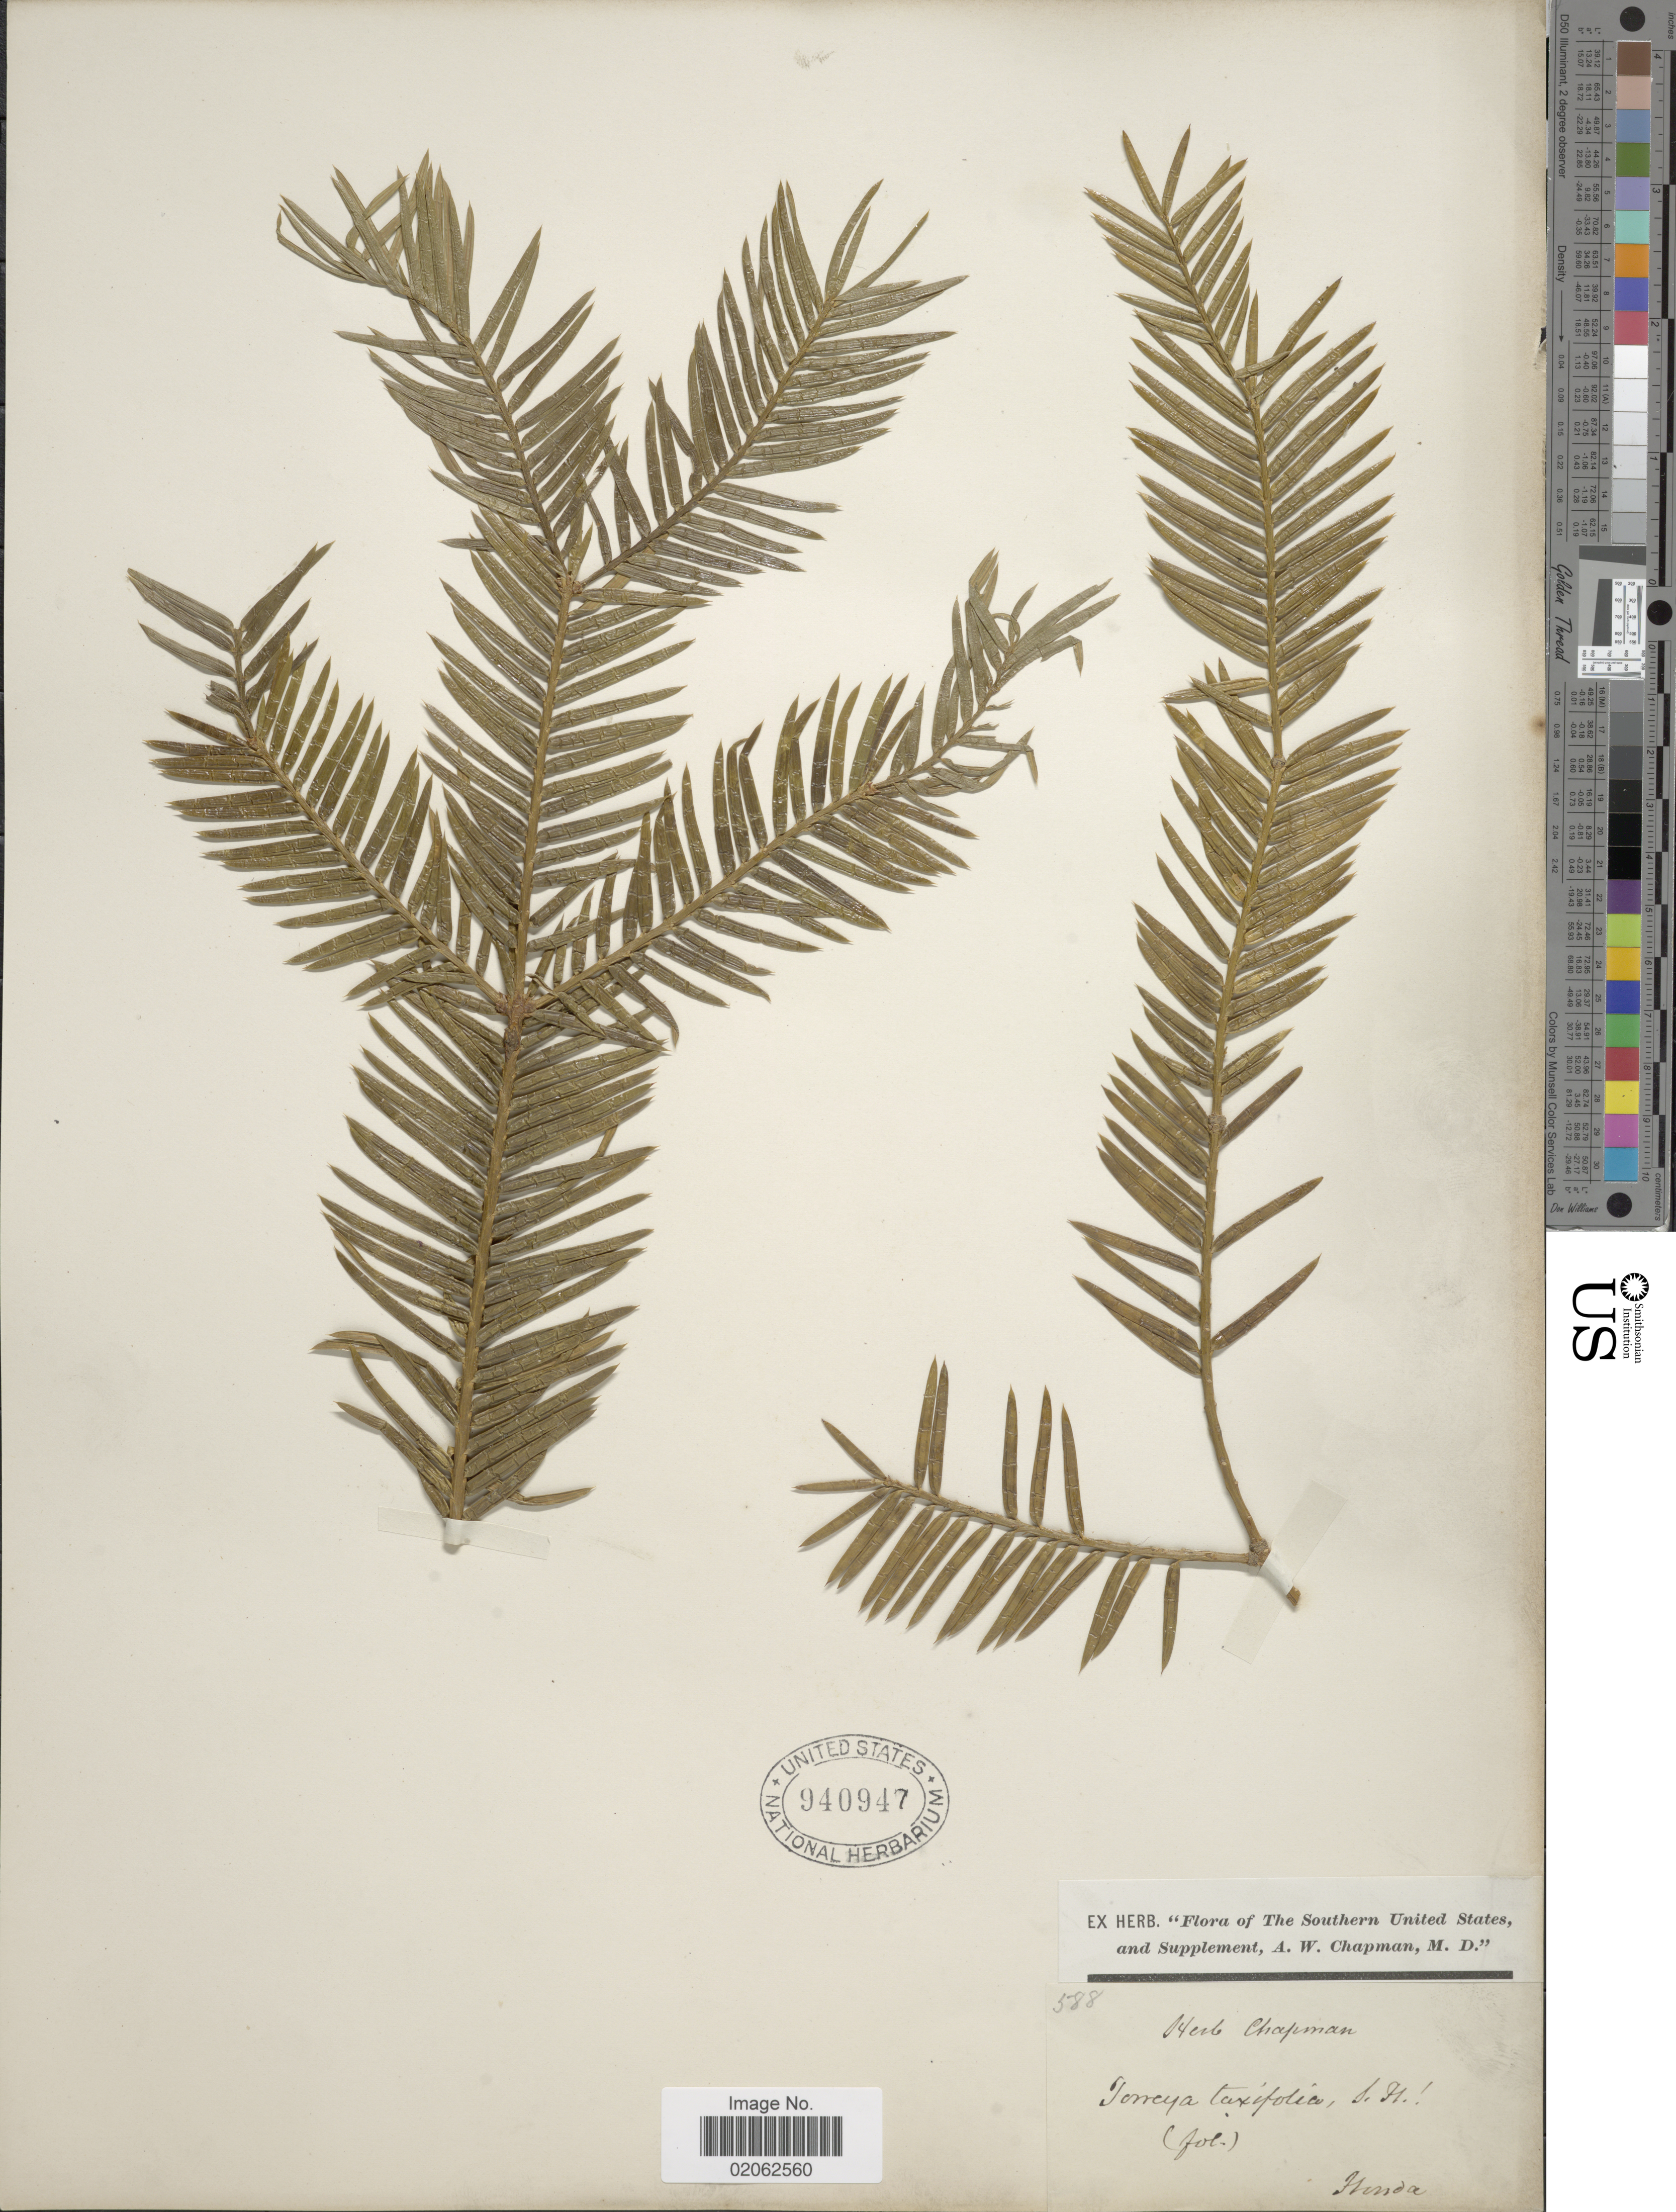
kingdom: Plantae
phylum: Tracheophyta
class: Pinopsida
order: Pinales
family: Taxaceae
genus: Torreya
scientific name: Torreya taxifolia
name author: Arn.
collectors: ex herb. Chapman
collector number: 588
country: United States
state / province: Florida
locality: Southern United States and Supplement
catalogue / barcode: US 940947